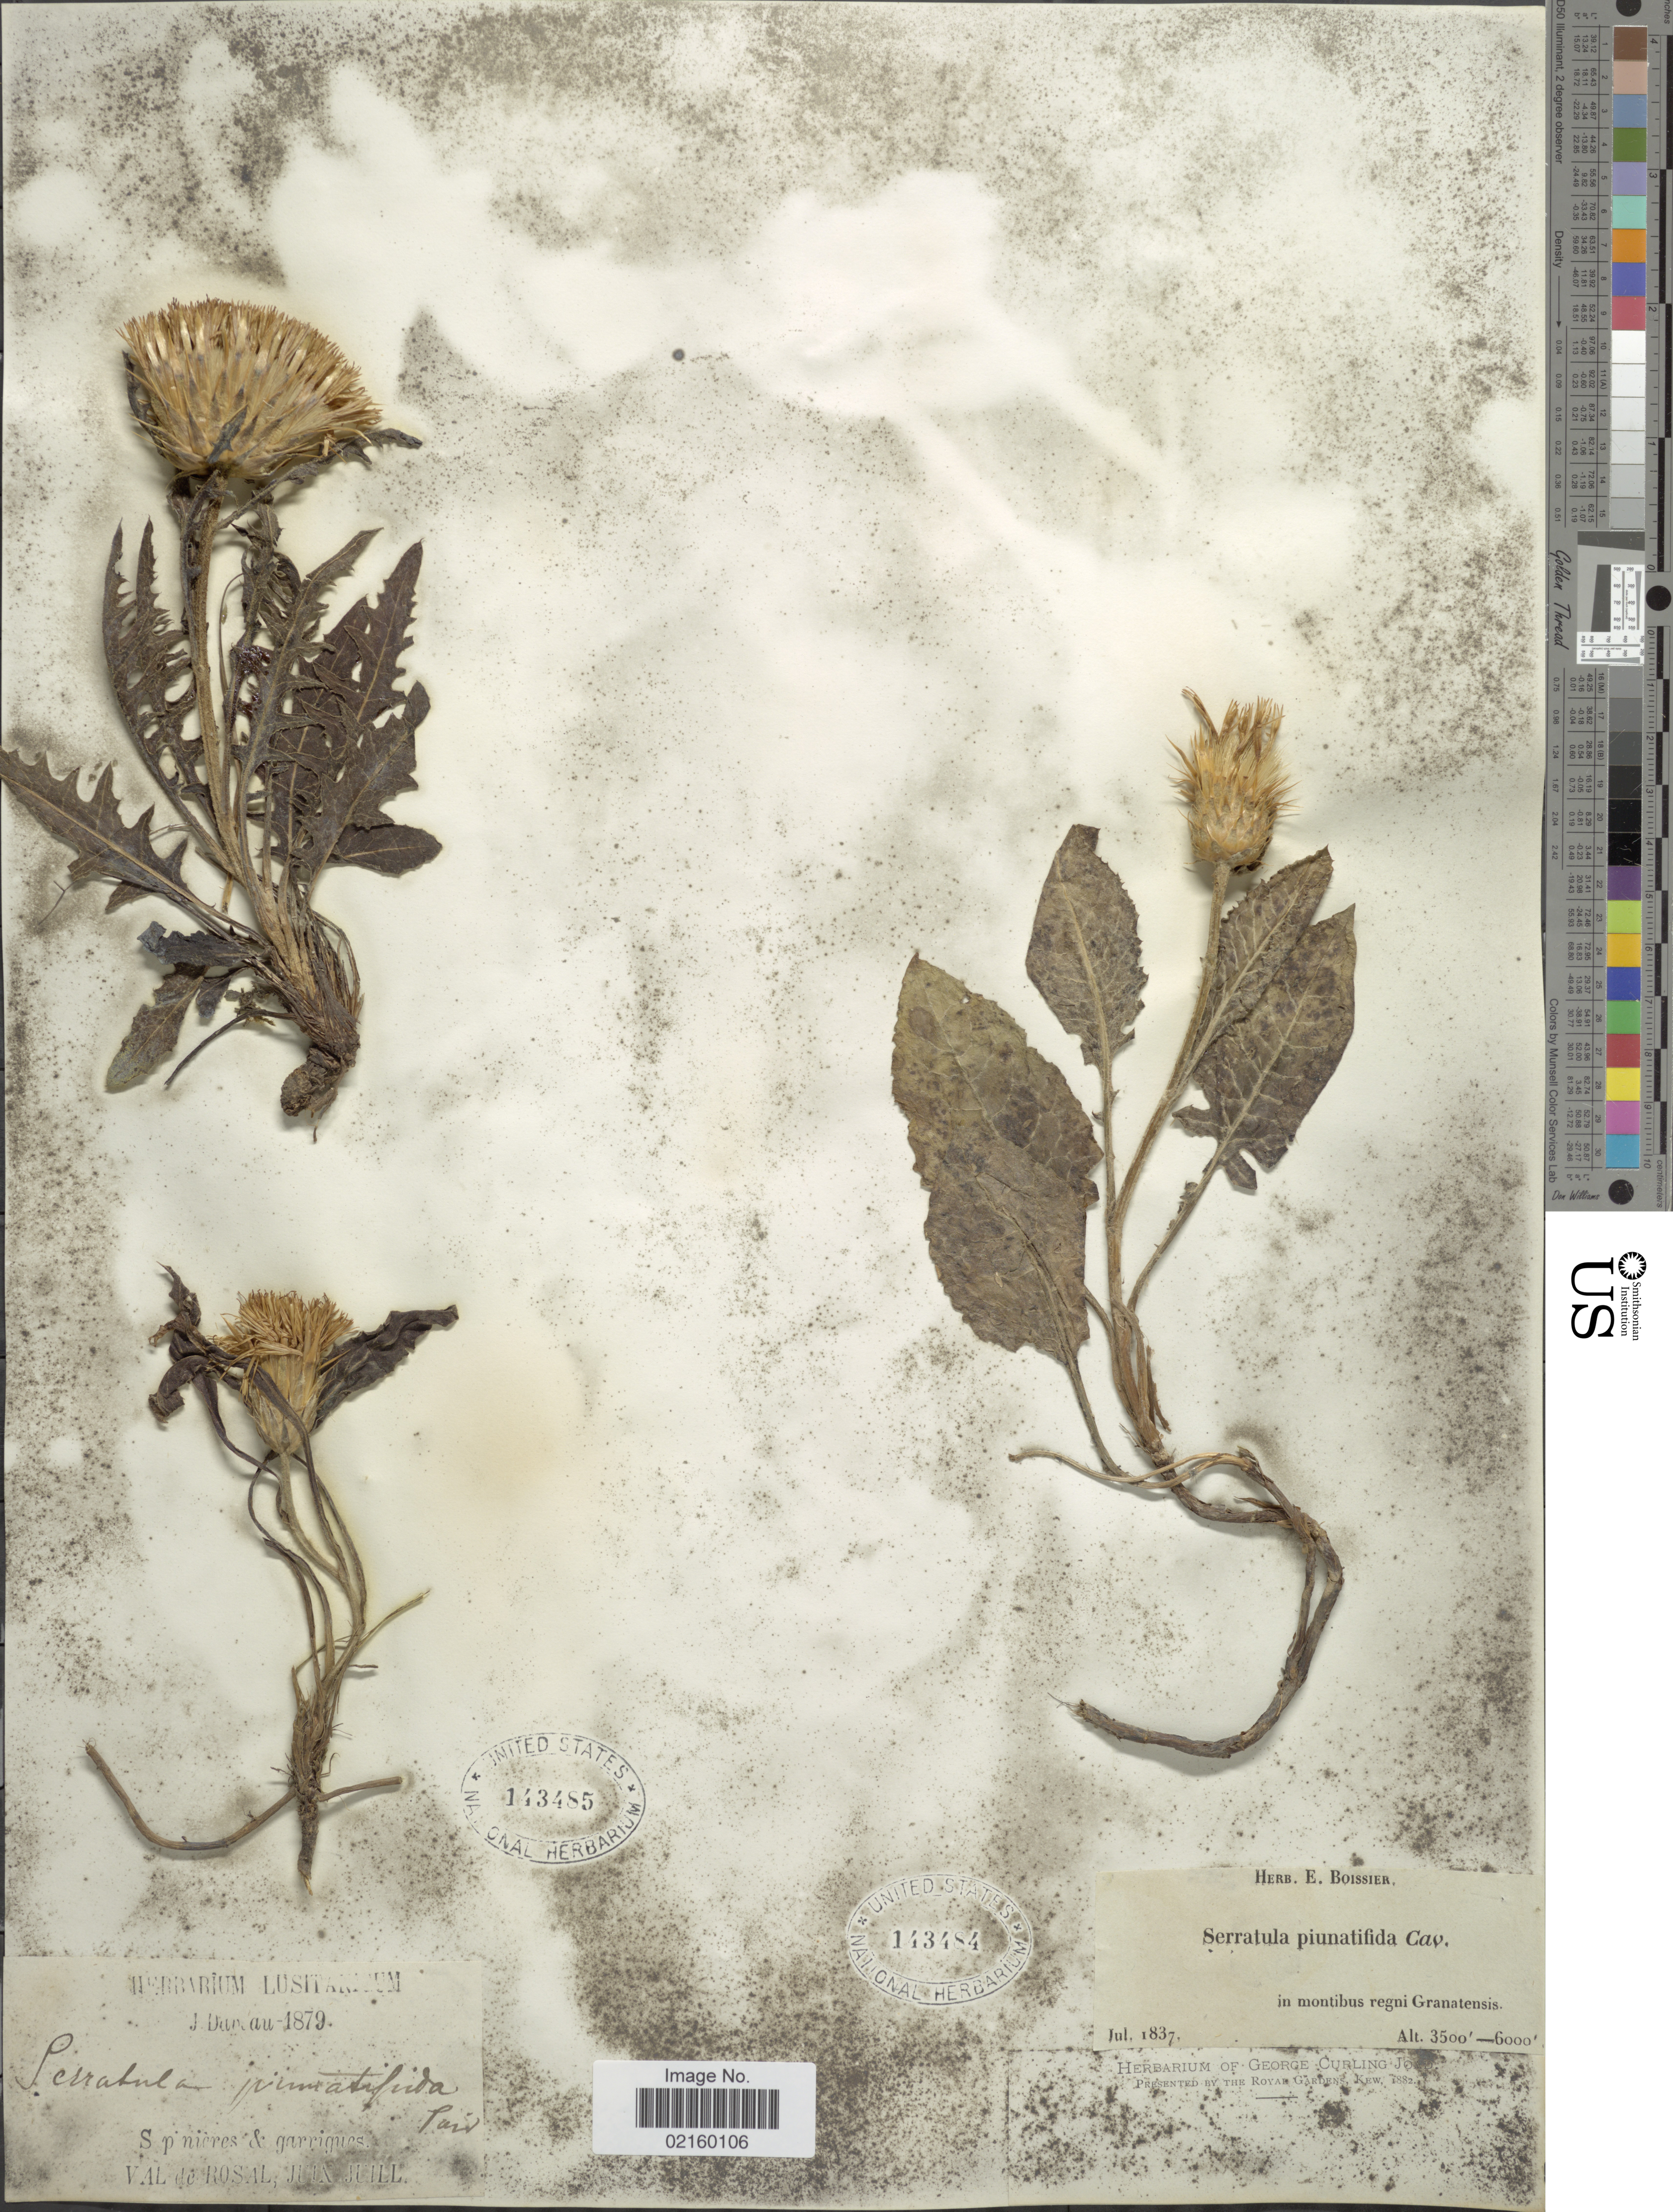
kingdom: Plantae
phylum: Tracheophyta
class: Magnoliopsida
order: Asterales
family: Asteraceae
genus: Serratula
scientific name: Serratula pinnatifida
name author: (Cav.) Poir.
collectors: Herb. Boissier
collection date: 1837-07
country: Spain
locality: Granatensis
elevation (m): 1067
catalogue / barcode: US 143484-2